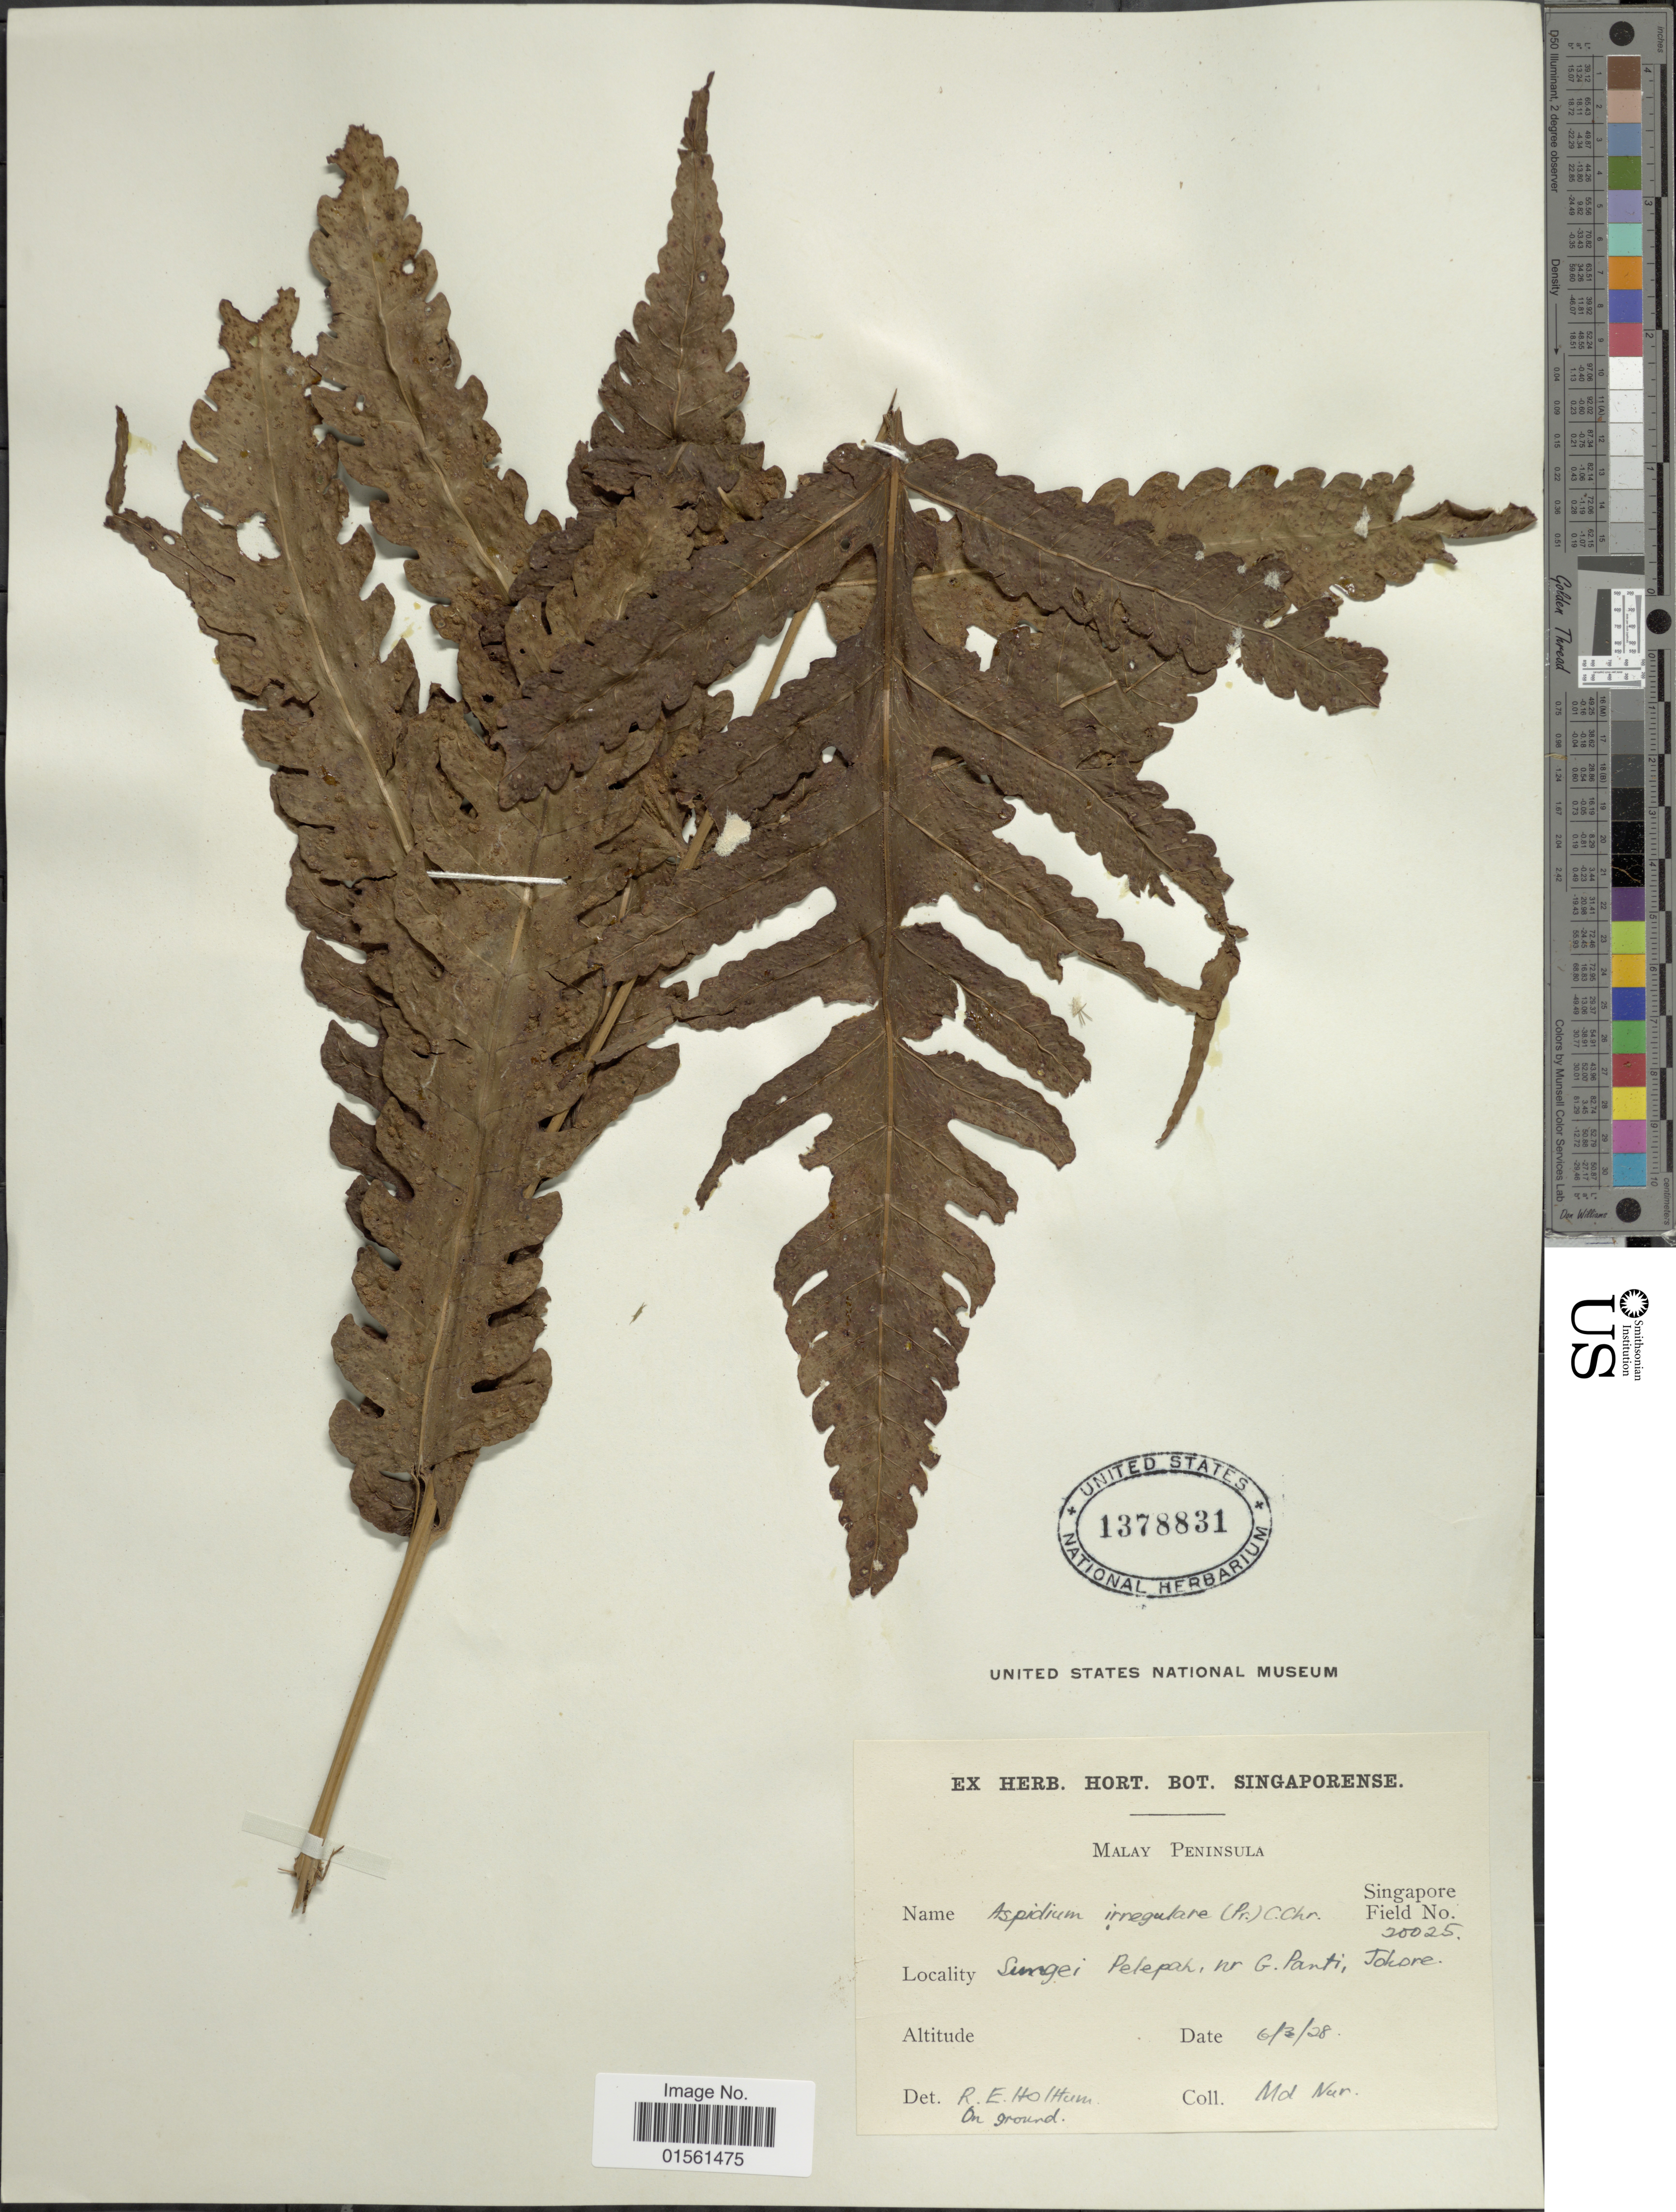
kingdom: Plantae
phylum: Tracheophyta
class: Polypodiopsida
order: Polypodiales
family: Dryopteridaceae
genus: Pleocnemia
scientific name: Pleocnemia irregularis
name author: (C. Presl) Holttum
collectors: M. Nur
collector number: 20025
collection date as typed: Transcribed d/m/y: 6/3/28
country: Malaysia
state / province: Johor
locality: Malay Peninsula, Singapore, locality, Sungei Pelepah, nr G. Panti, Johore. [interpreted]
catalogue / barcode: US 1378831